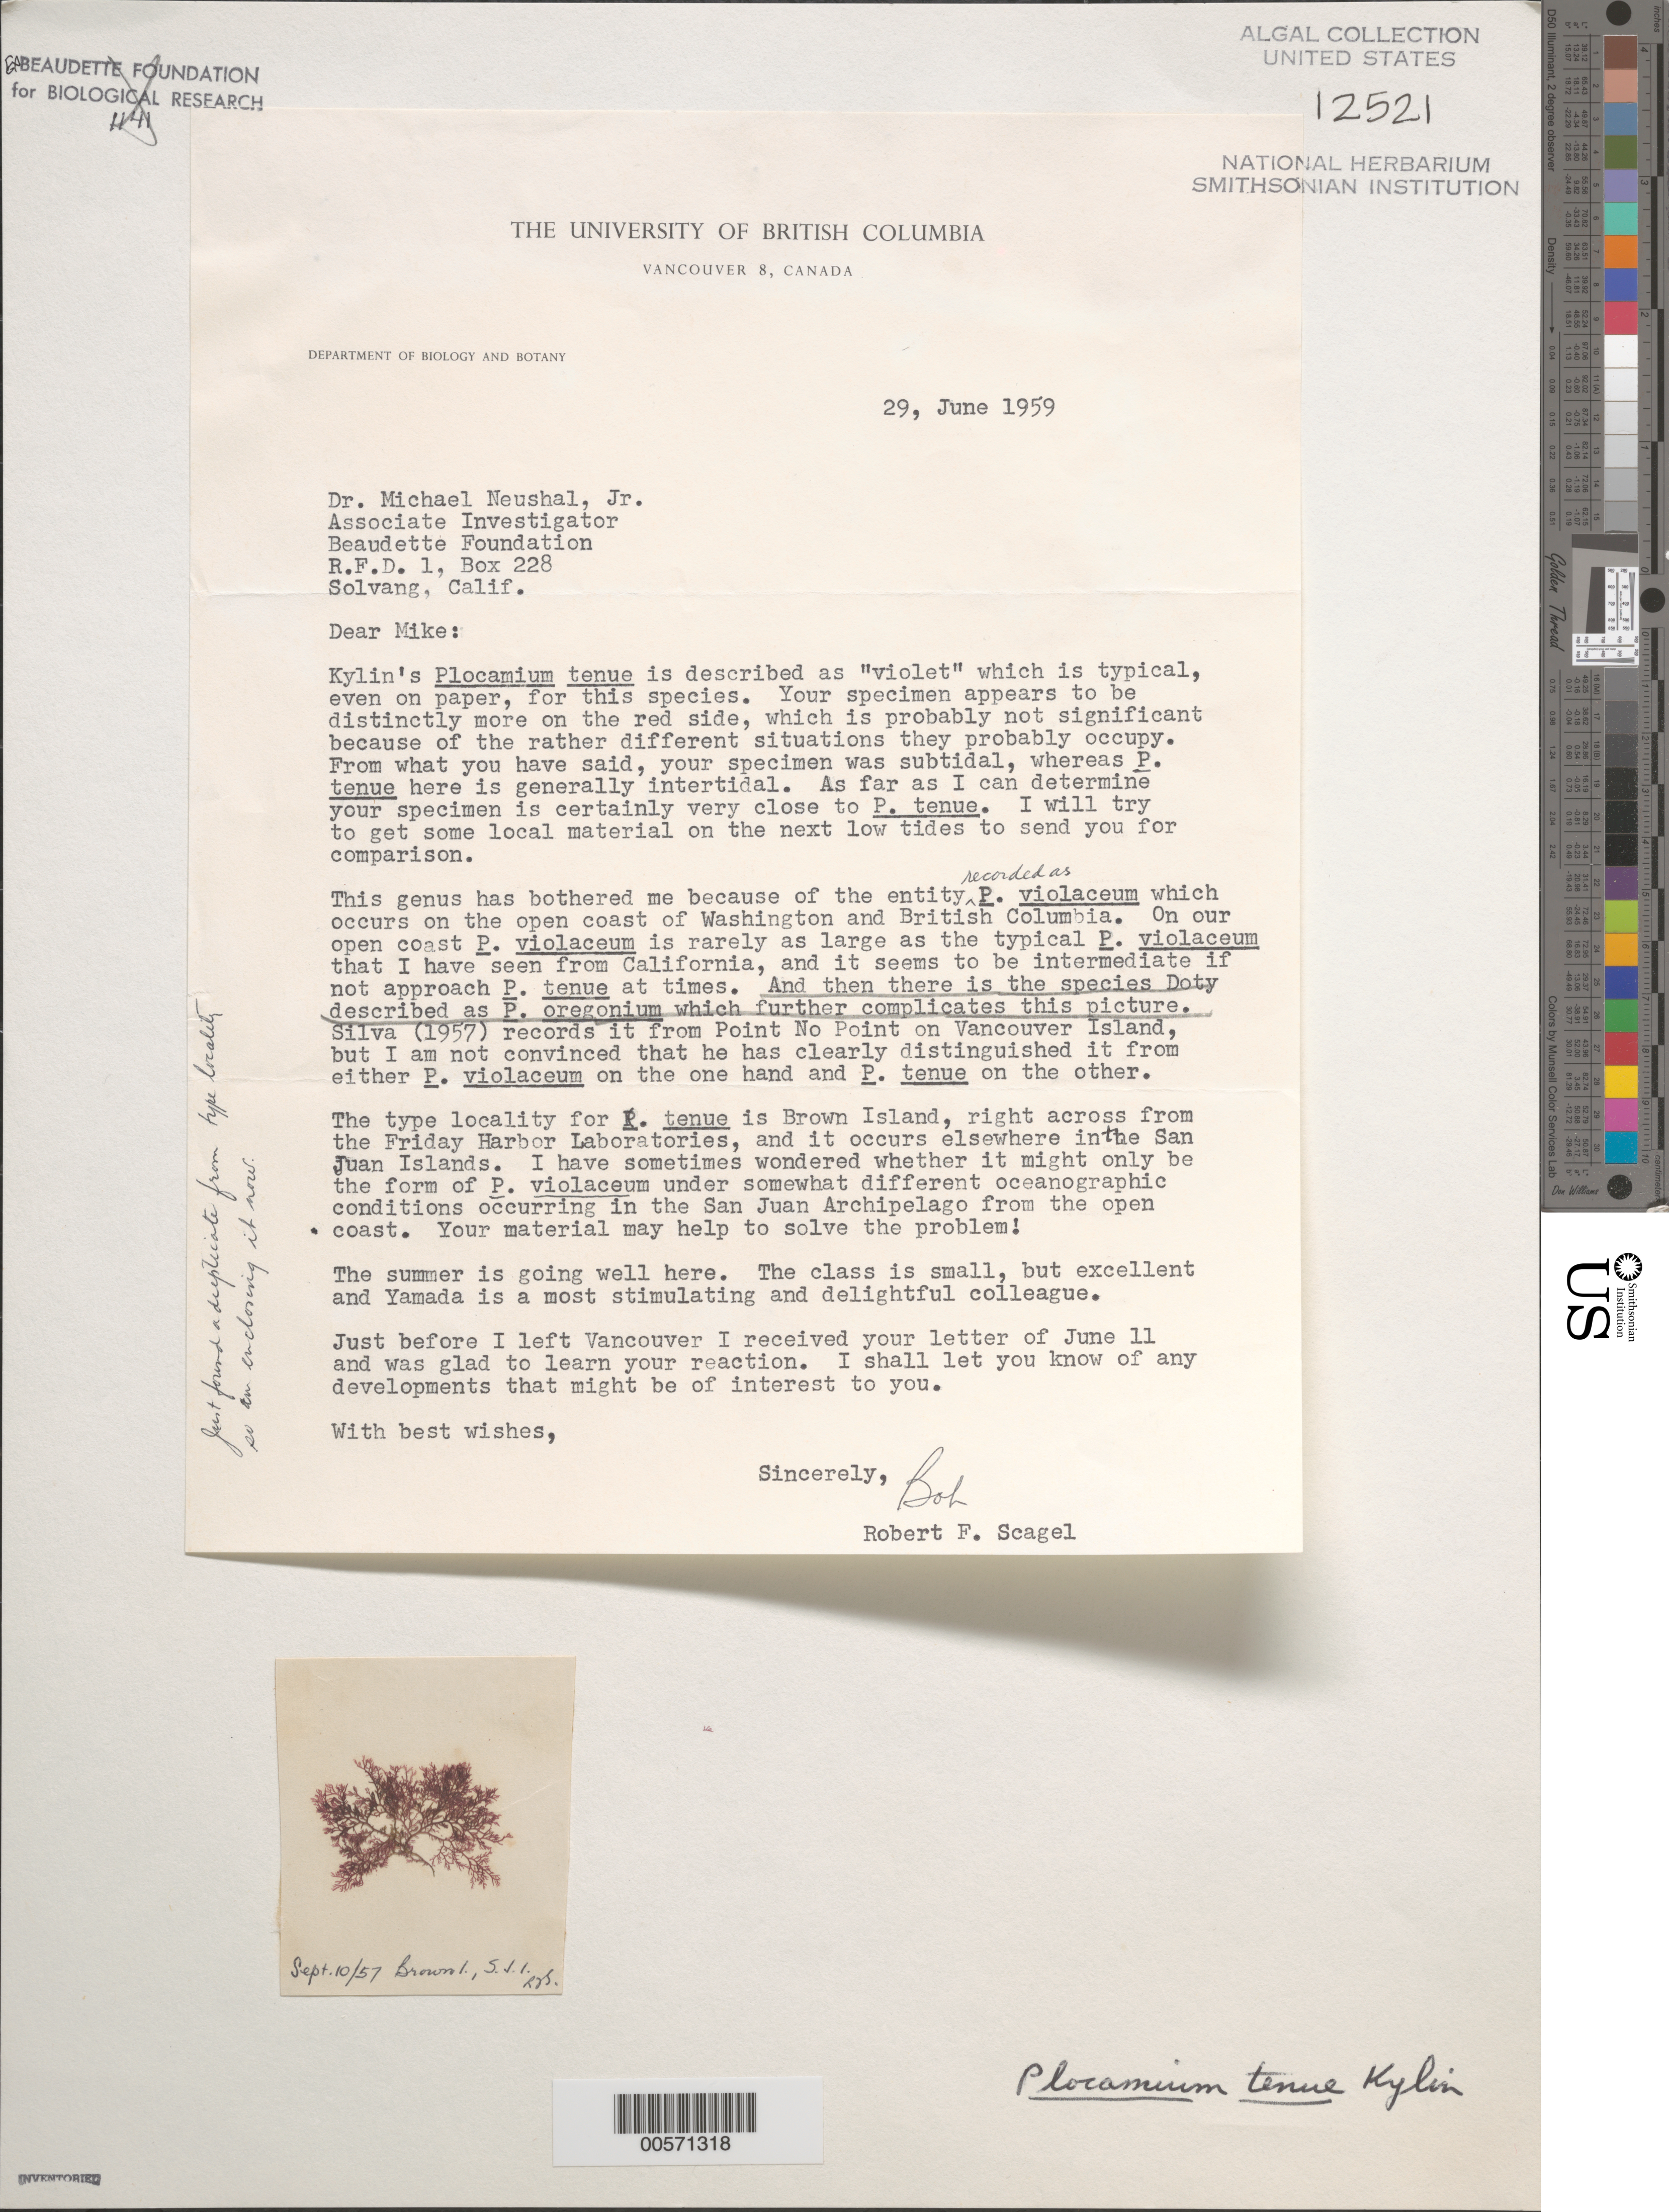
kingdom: Plantae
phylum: Rhodophyta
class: Florideophyceae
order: Plocamiales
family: Plocamiaceae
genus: Plocamium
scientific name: Plocamium violaceum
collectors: R. F. Scagel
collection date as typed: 10 Sep 1957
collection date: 1957-09-10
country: United States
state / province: Washington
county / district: San Juan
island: San Juan Island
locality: Brown Island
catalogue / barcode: US 12521